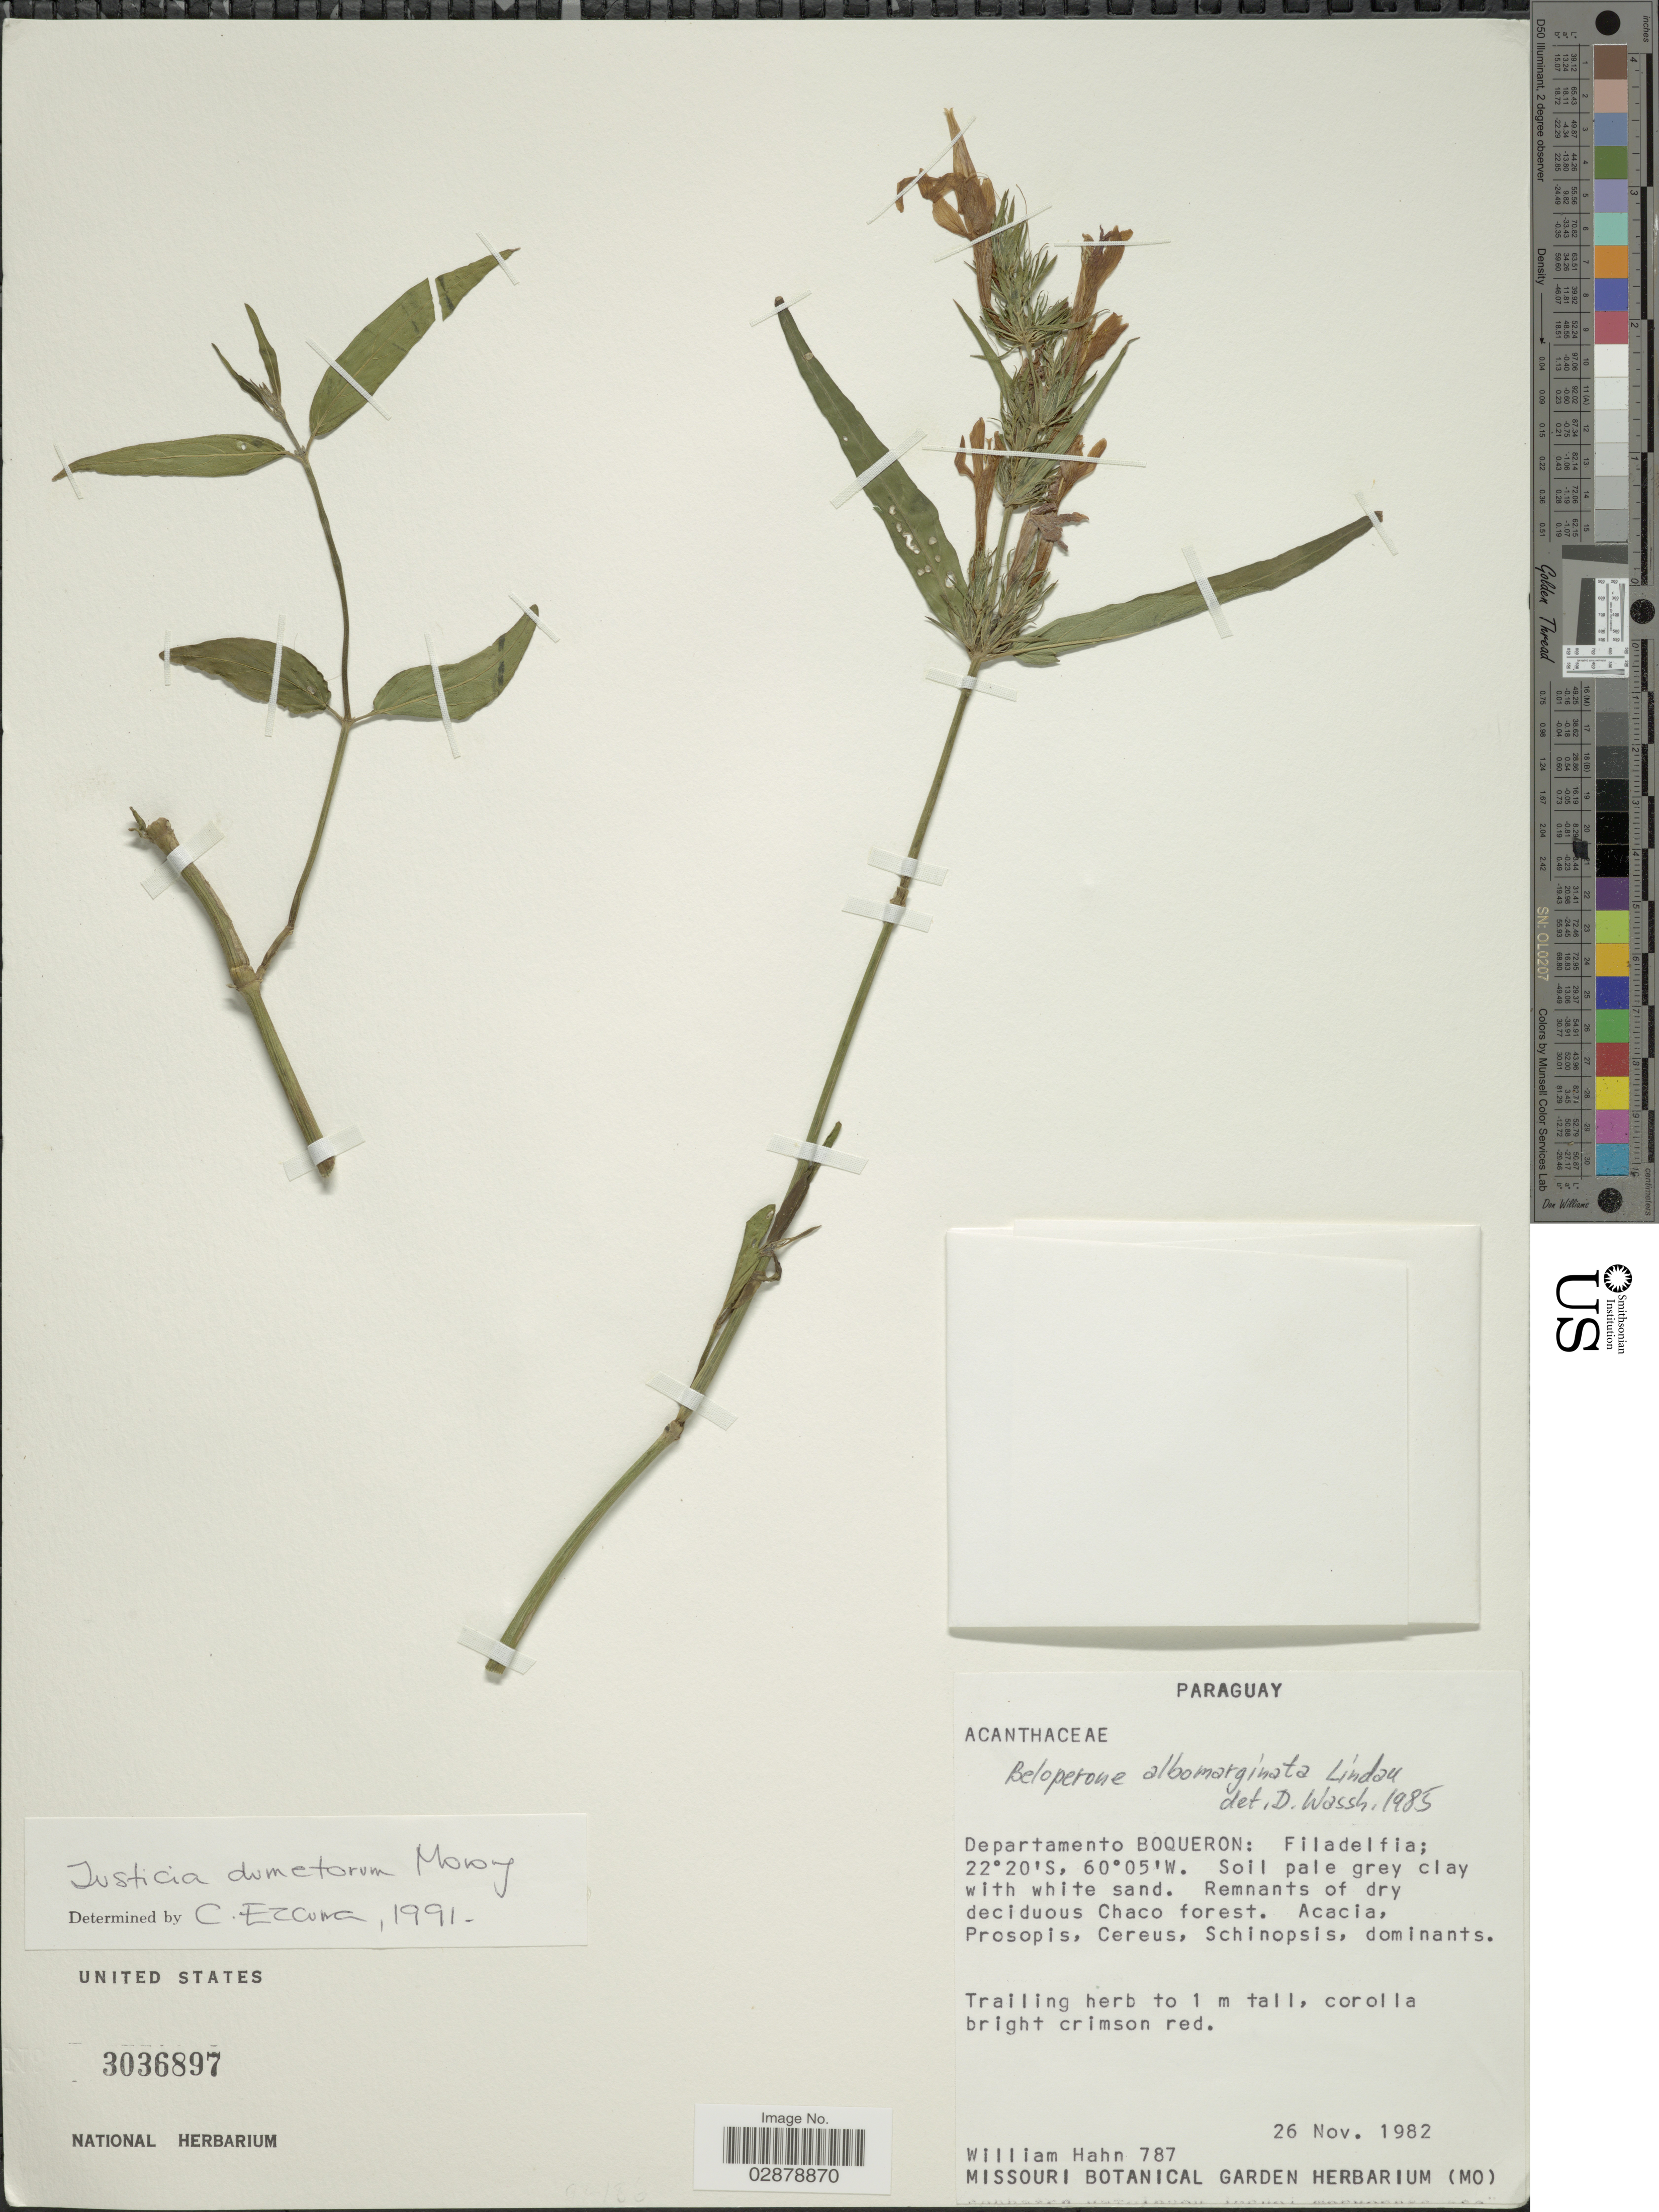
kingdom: Plantae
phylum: Tracheophyta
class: Magnoliopsida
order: Lamiales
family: Acanthaceae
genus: Justicia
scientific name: Justicia dumetorum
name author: Morong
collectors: W. Hahn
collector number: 787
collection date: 1982-11-26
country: Paraguay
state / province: Boqueron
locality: Departamento Boqueron: Filadelfia.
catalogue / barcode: US 3036897